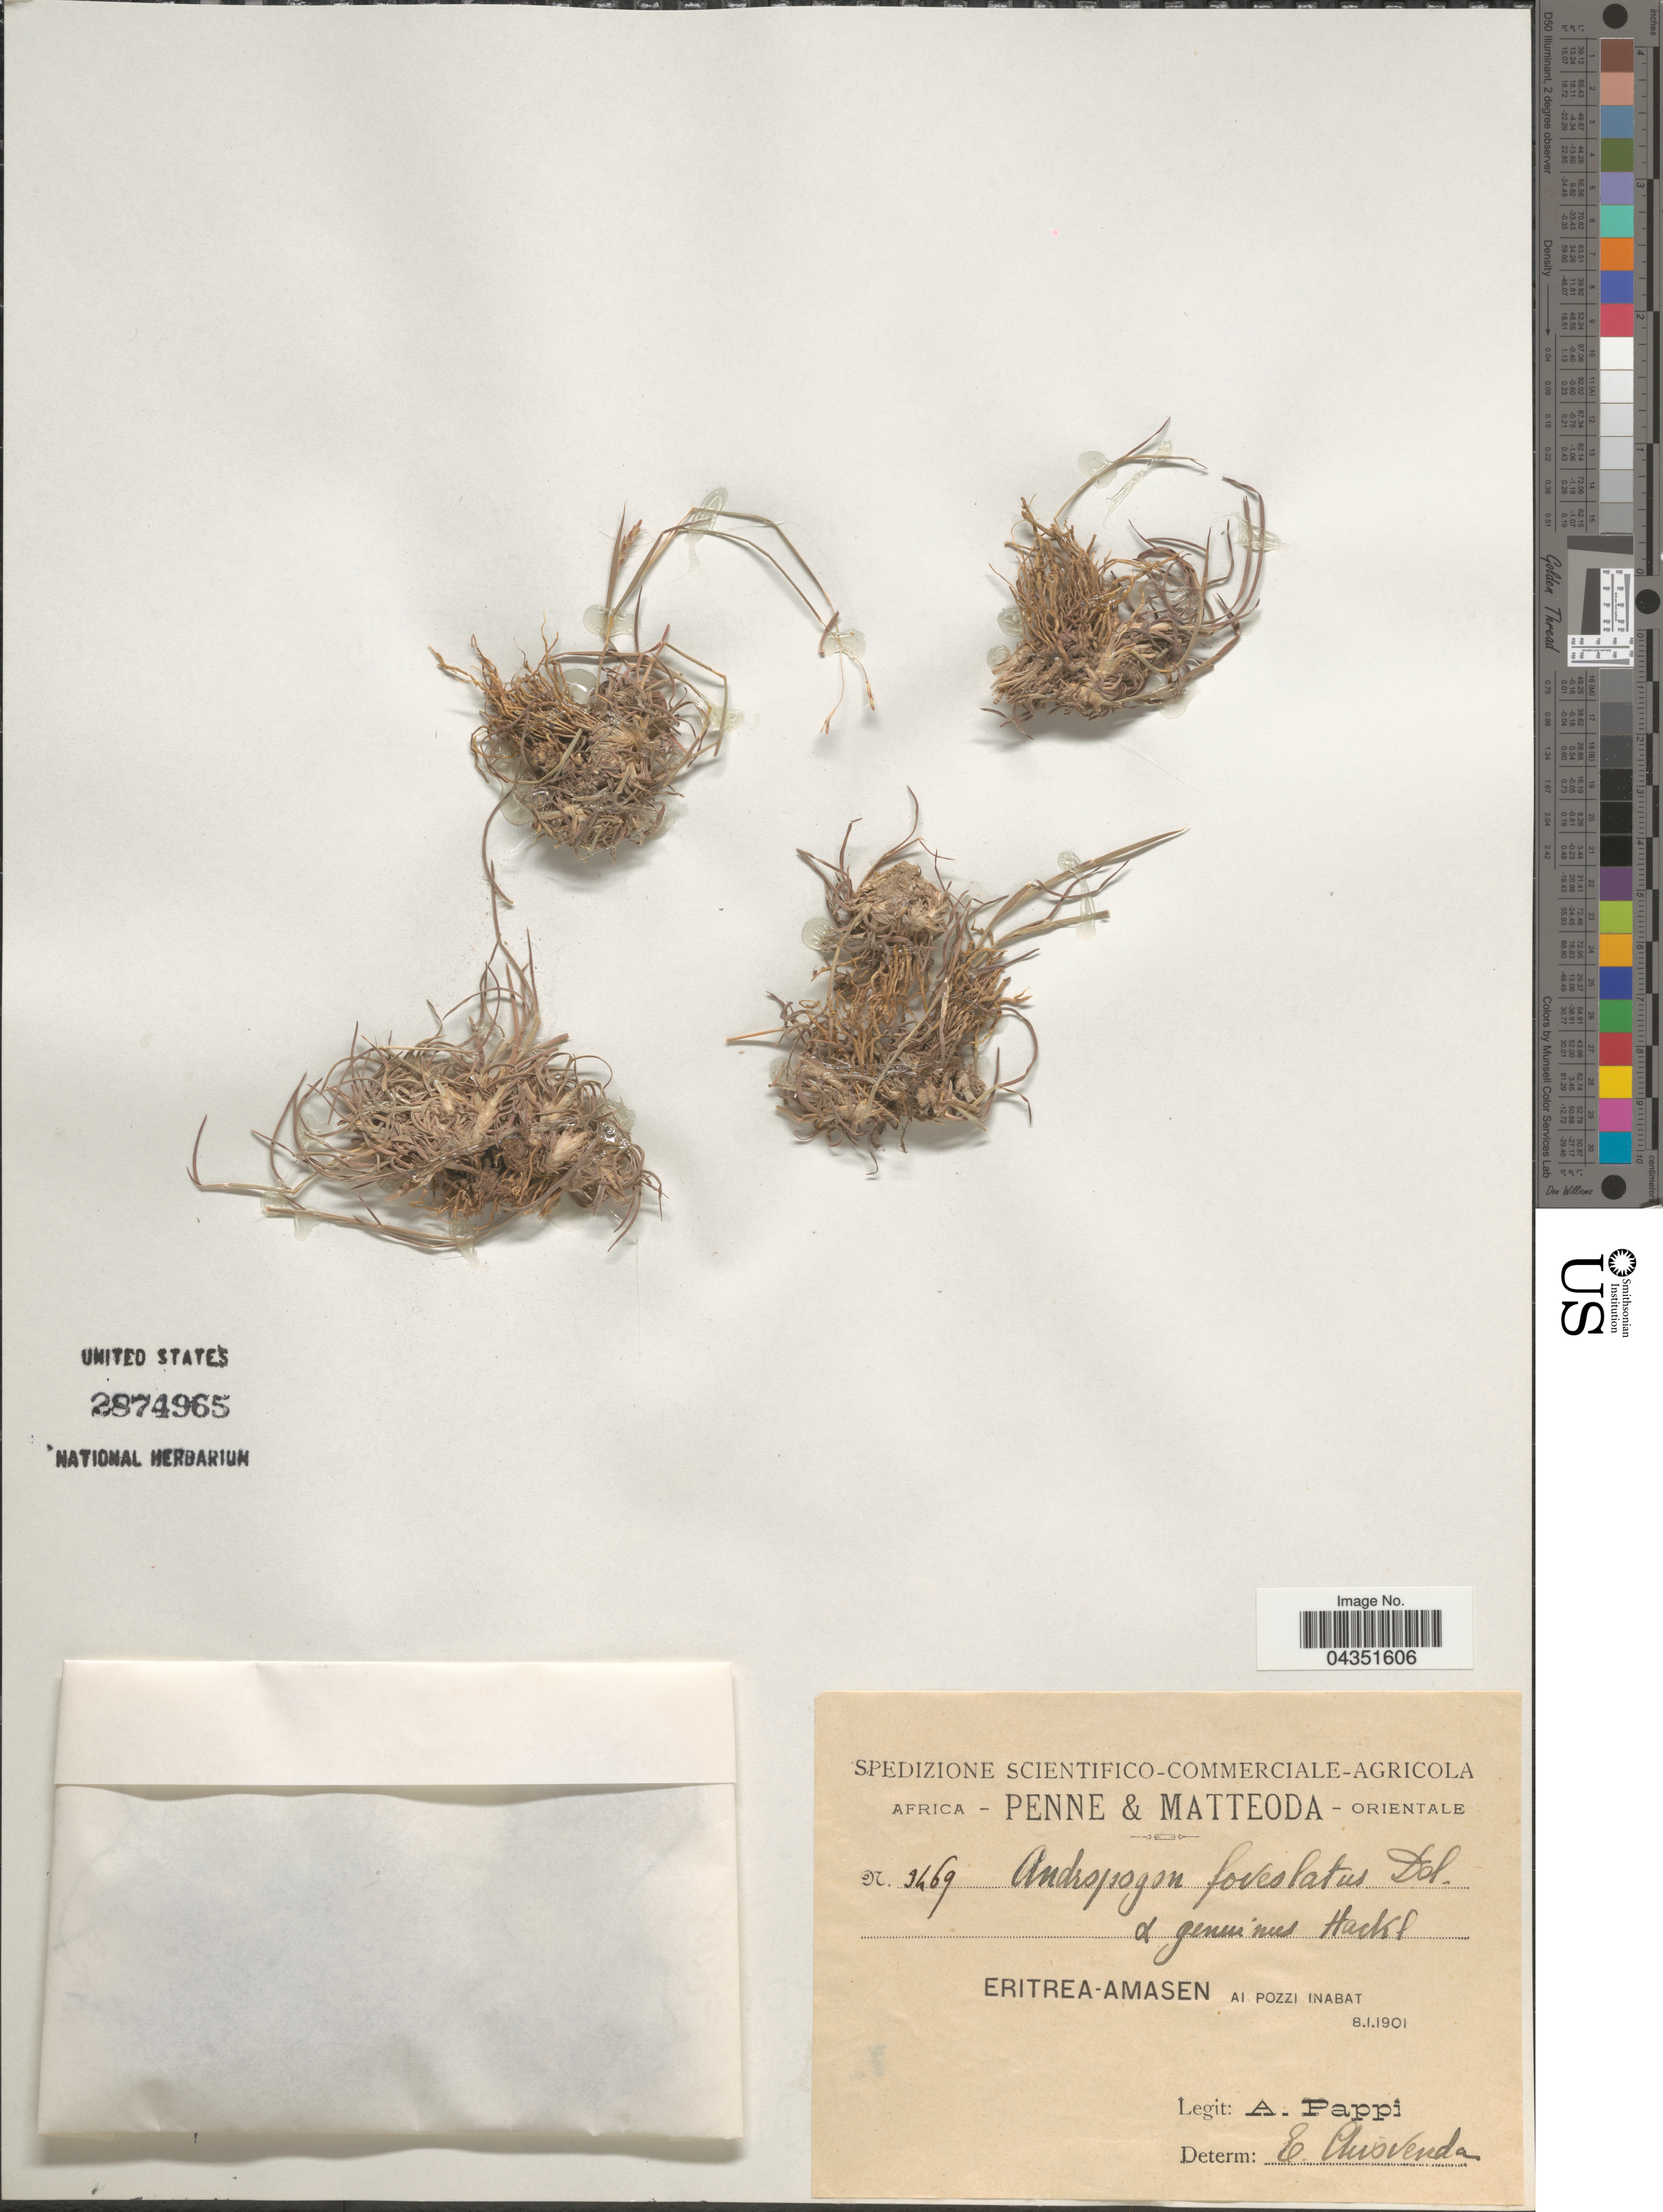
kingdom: Plantae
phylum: Tracheophyta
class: Liliopsida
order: Poales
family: Poaceae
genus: Eremopogon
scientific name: Eremopogon foveolatus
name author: (Delile) Stapf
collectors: A. Pappi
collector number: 3469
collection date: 1901-01-08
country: Eritrea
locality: Africa Orientale. Eritrea- Amasen Ai Possi Inabat.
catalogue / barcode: US 2874965